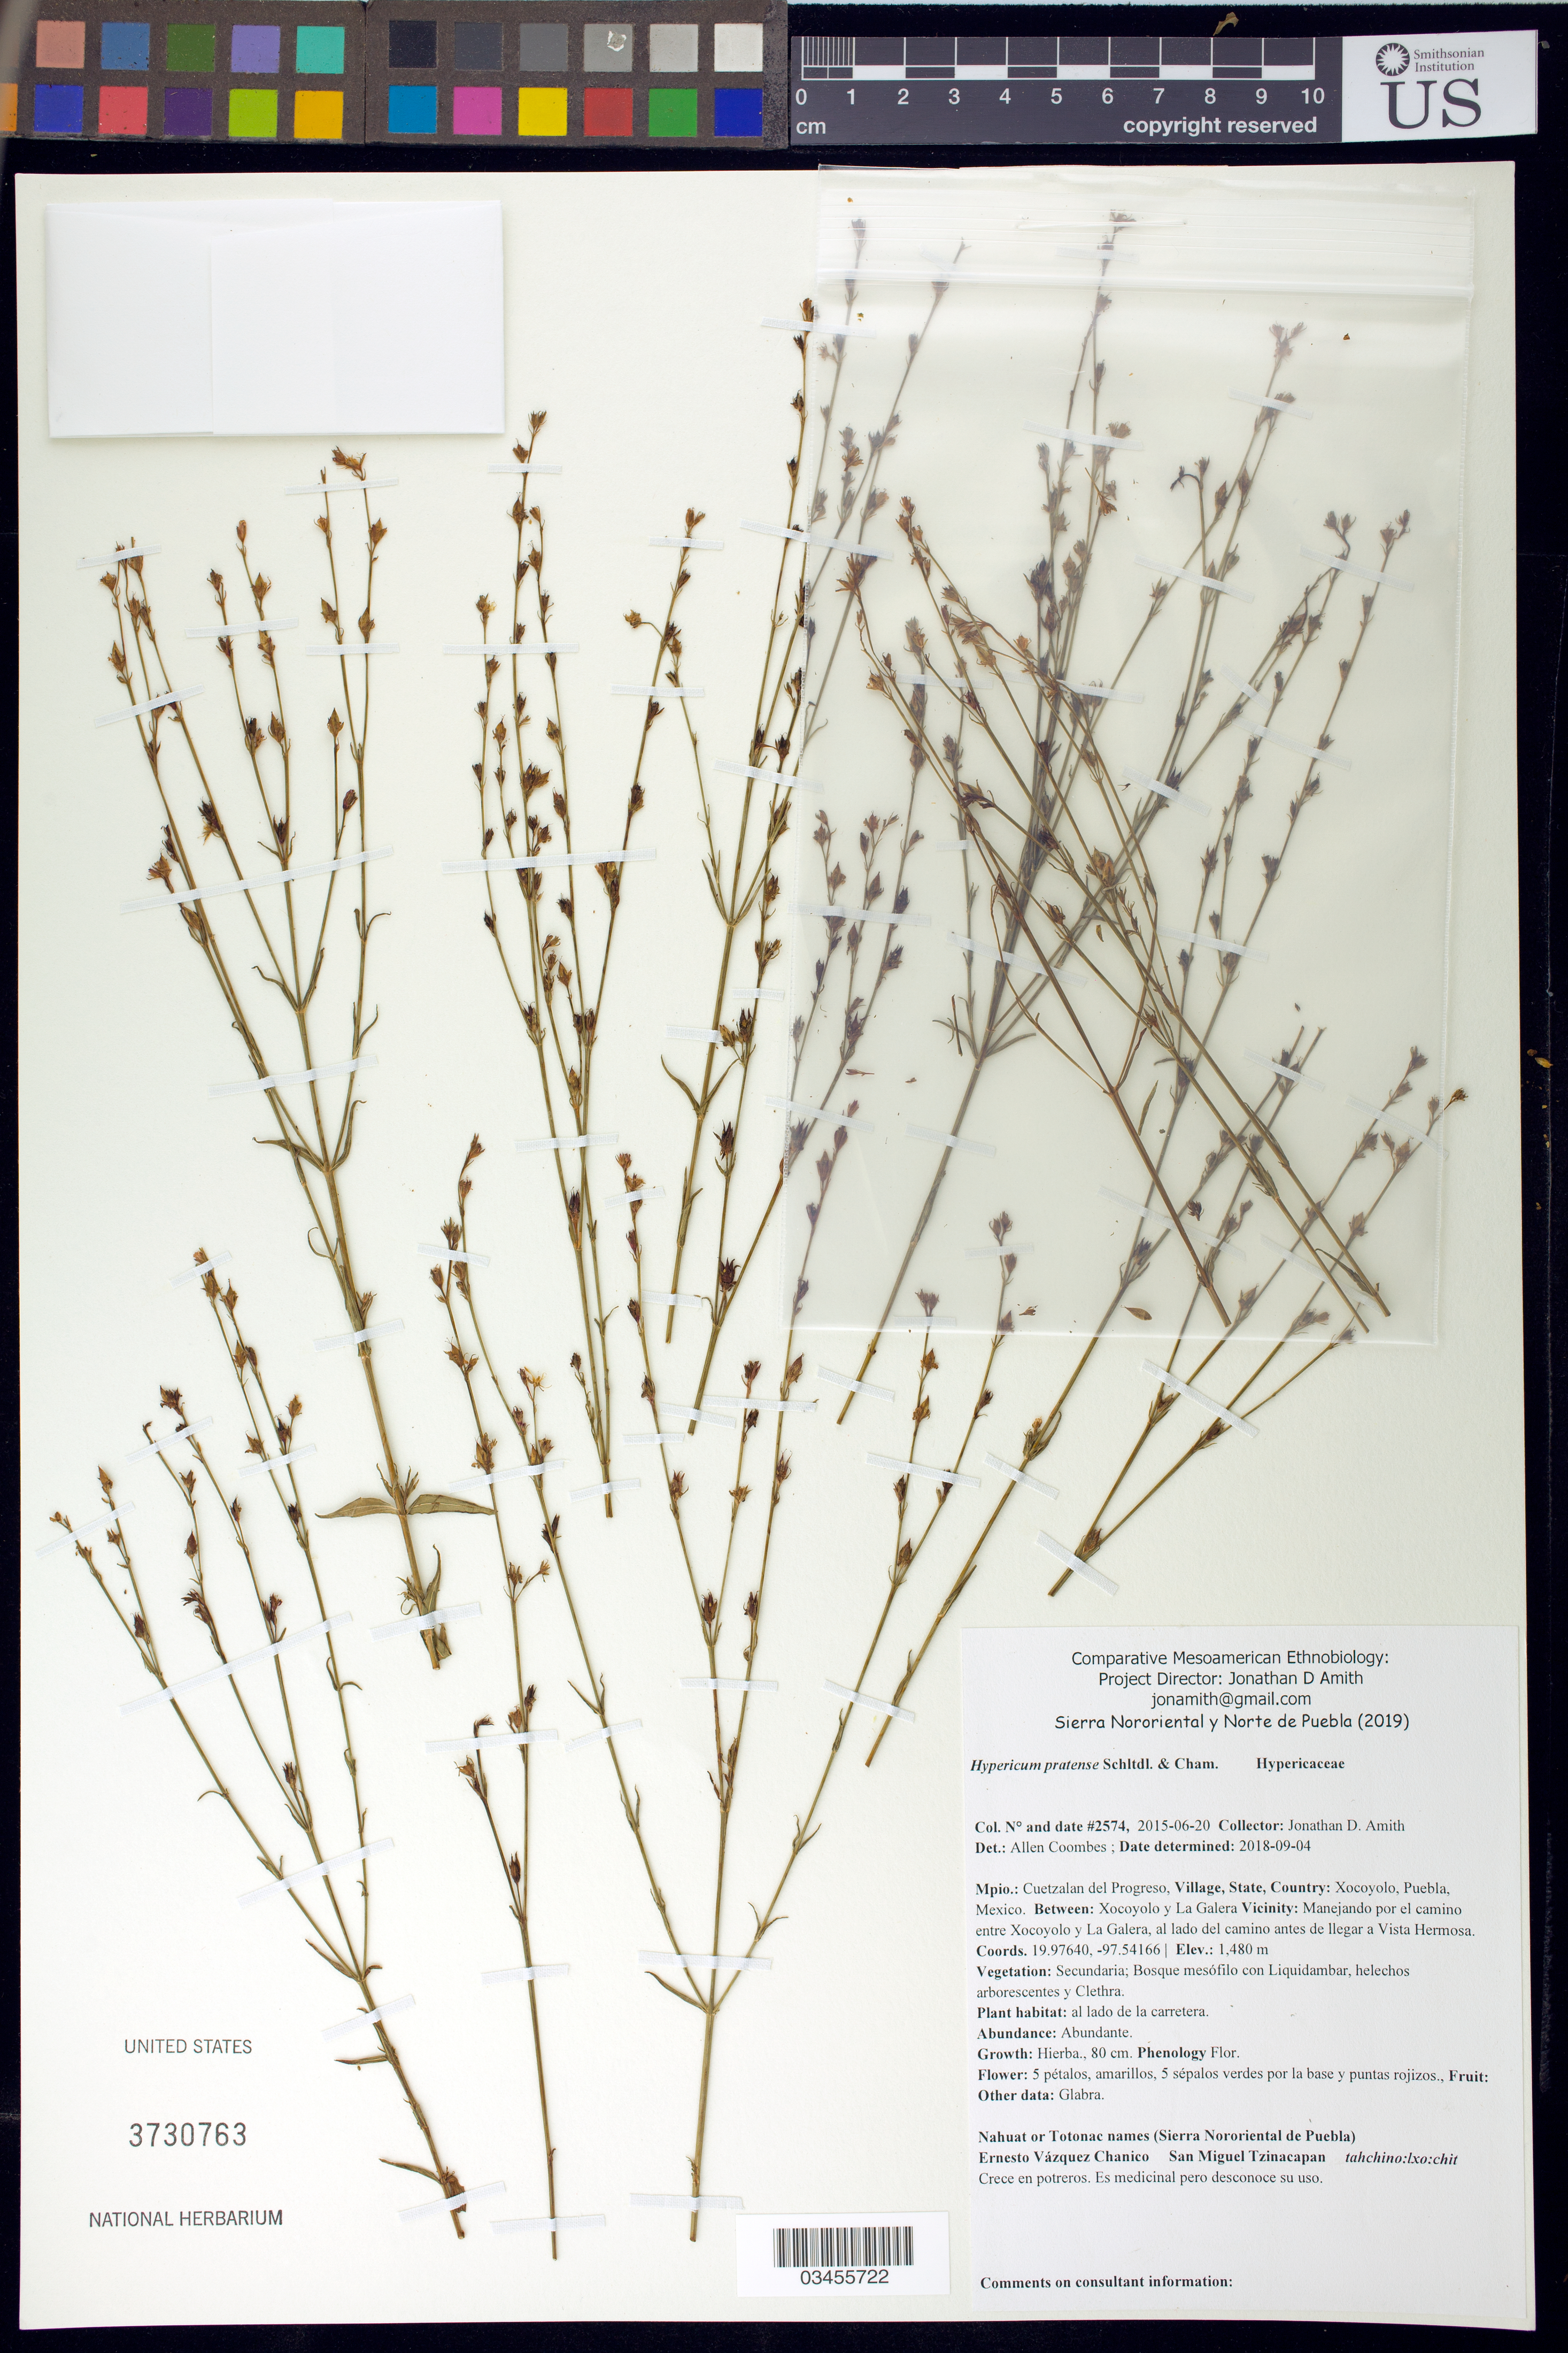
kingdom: Plantae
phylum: Tracheophyta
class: Magnoliopsida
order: Malpighiales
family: Hypericaceae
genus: Hypericum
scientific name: Hypericum pratense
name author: Schltdl. & Cham.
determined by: Coombes, Allen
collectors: J. D. Amith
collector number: JDA_02574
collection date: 2015-06-20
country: México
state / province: Puebla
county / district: Cuetzalan del Progreso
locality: PUEBLO: Xocoyolo; LOCALIDAD EXACTA: Manejando por el camino entre Xocoyolo y La Galera, al lado del camino antes de llegar a Vista Hermosa.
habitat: Bosque mesófilo con Liquidambar, helechos arborescentes y Clethra | Al lado de la carretera.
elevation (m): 1480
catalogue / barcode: US 3730763